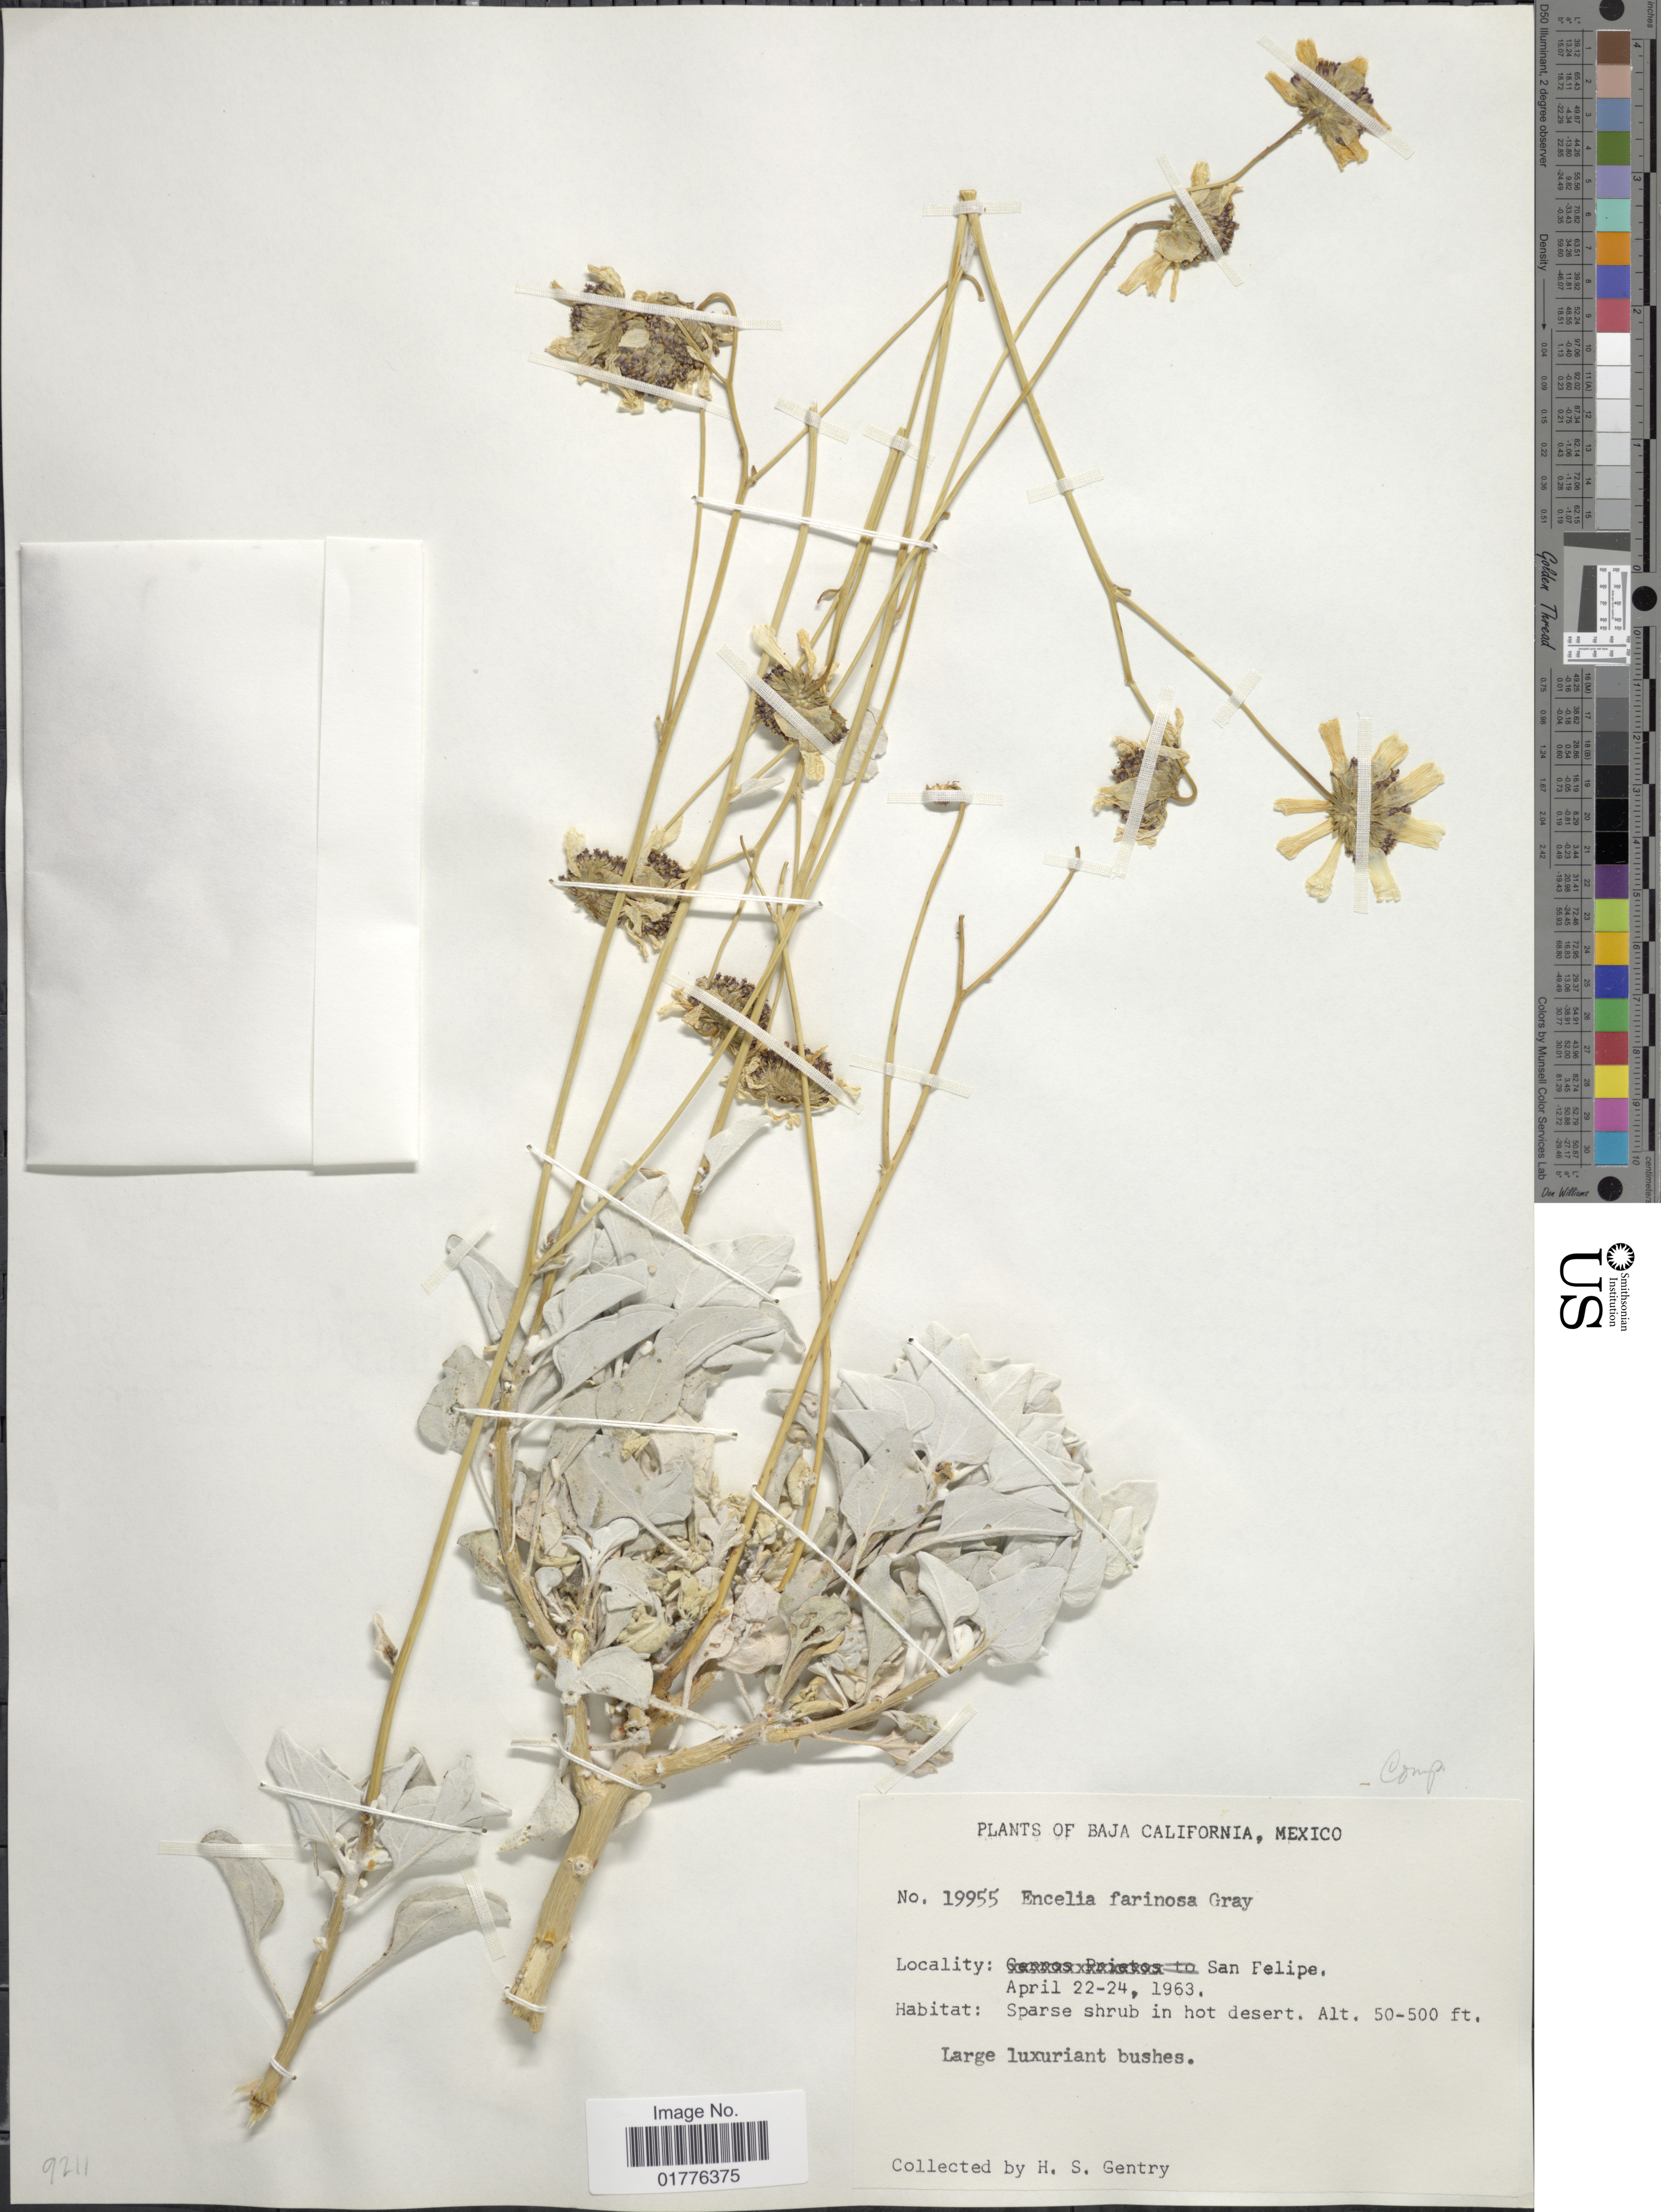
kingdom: Plantae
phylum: Tracheophyta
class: Magnoliopsida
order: Asterales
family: Asteraceae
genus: Encelia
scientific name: Encelia farinosa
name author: A. Gray ex Torr. in Emory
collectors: H. S. Gentry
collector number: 19955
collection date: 1963-04-22/1963-04-24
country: Mexico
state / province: Baja California Sur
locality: San Felipe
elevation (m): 15